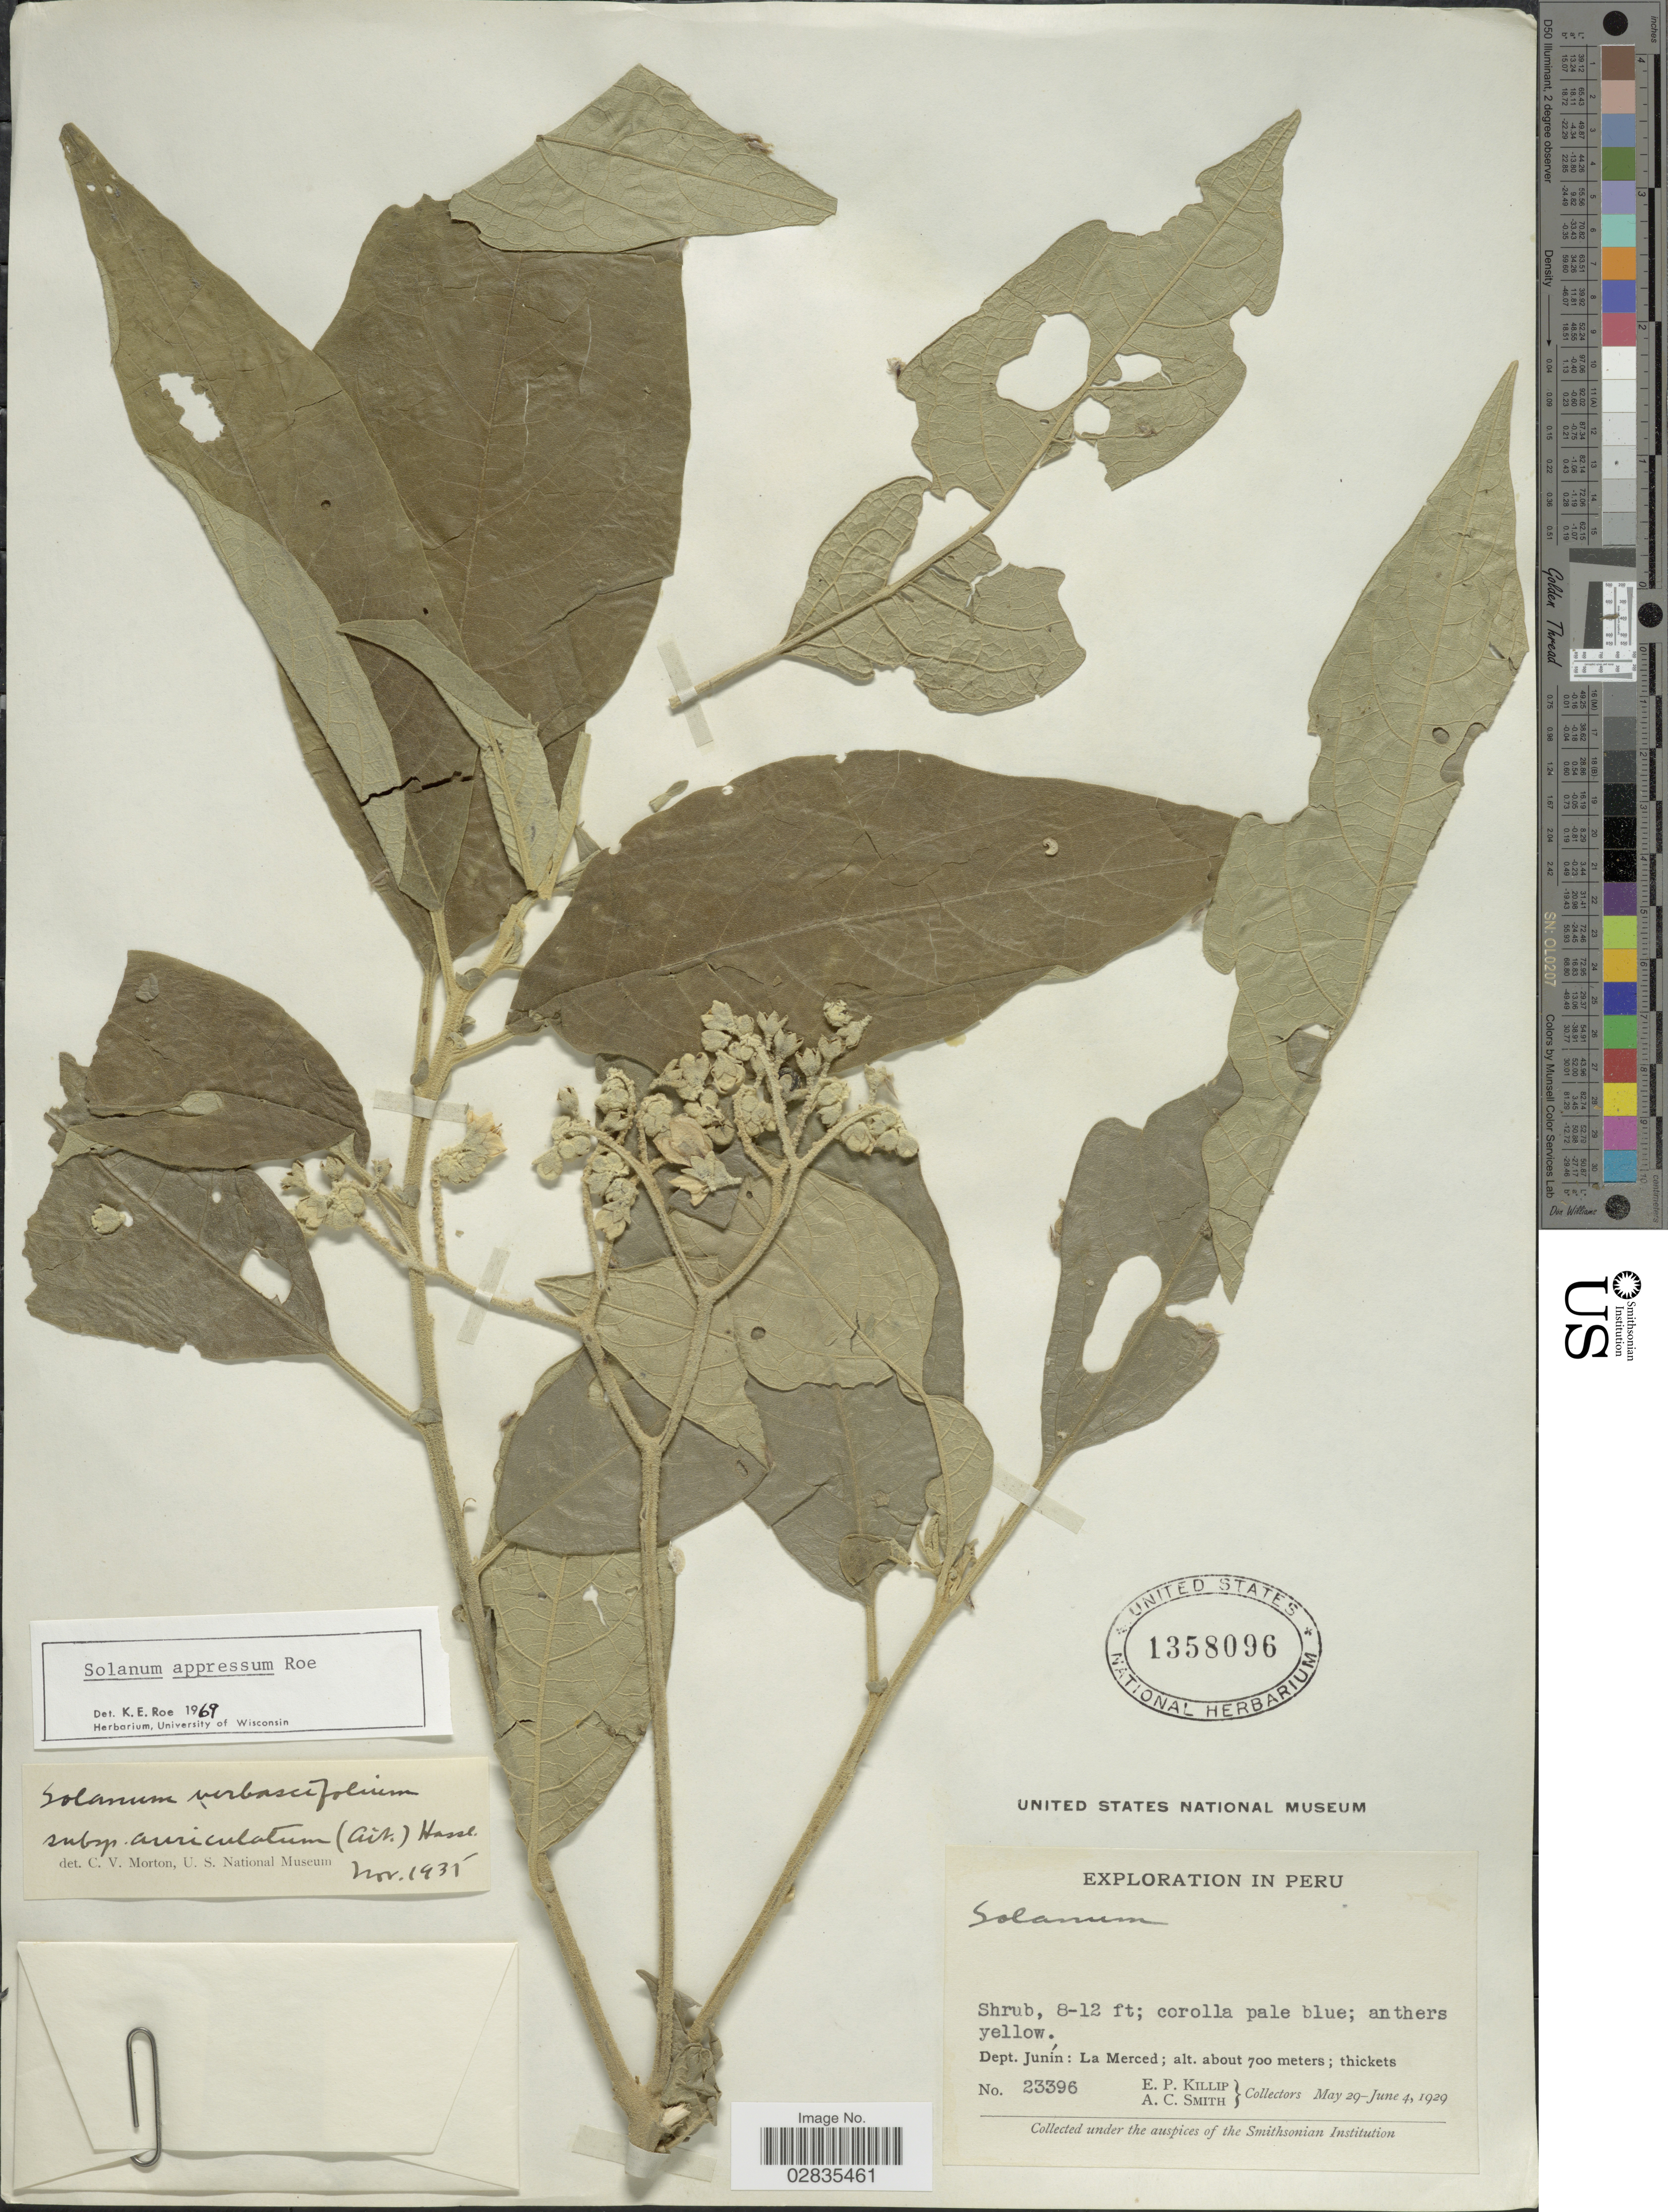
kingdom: Plantae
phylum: Tracheophyta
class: Magnoliopsida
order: Solanales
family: Solanaceae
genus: Solanum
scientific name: Solanum appressum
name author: K.E. Roe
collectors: E. P. Killip & A. C. Smith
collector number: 23396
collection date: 1929-05-29/1929-06-04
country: Peru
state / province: Junín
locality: Dept. Junín: La Merced.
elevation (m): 700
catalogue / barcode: US 1358096